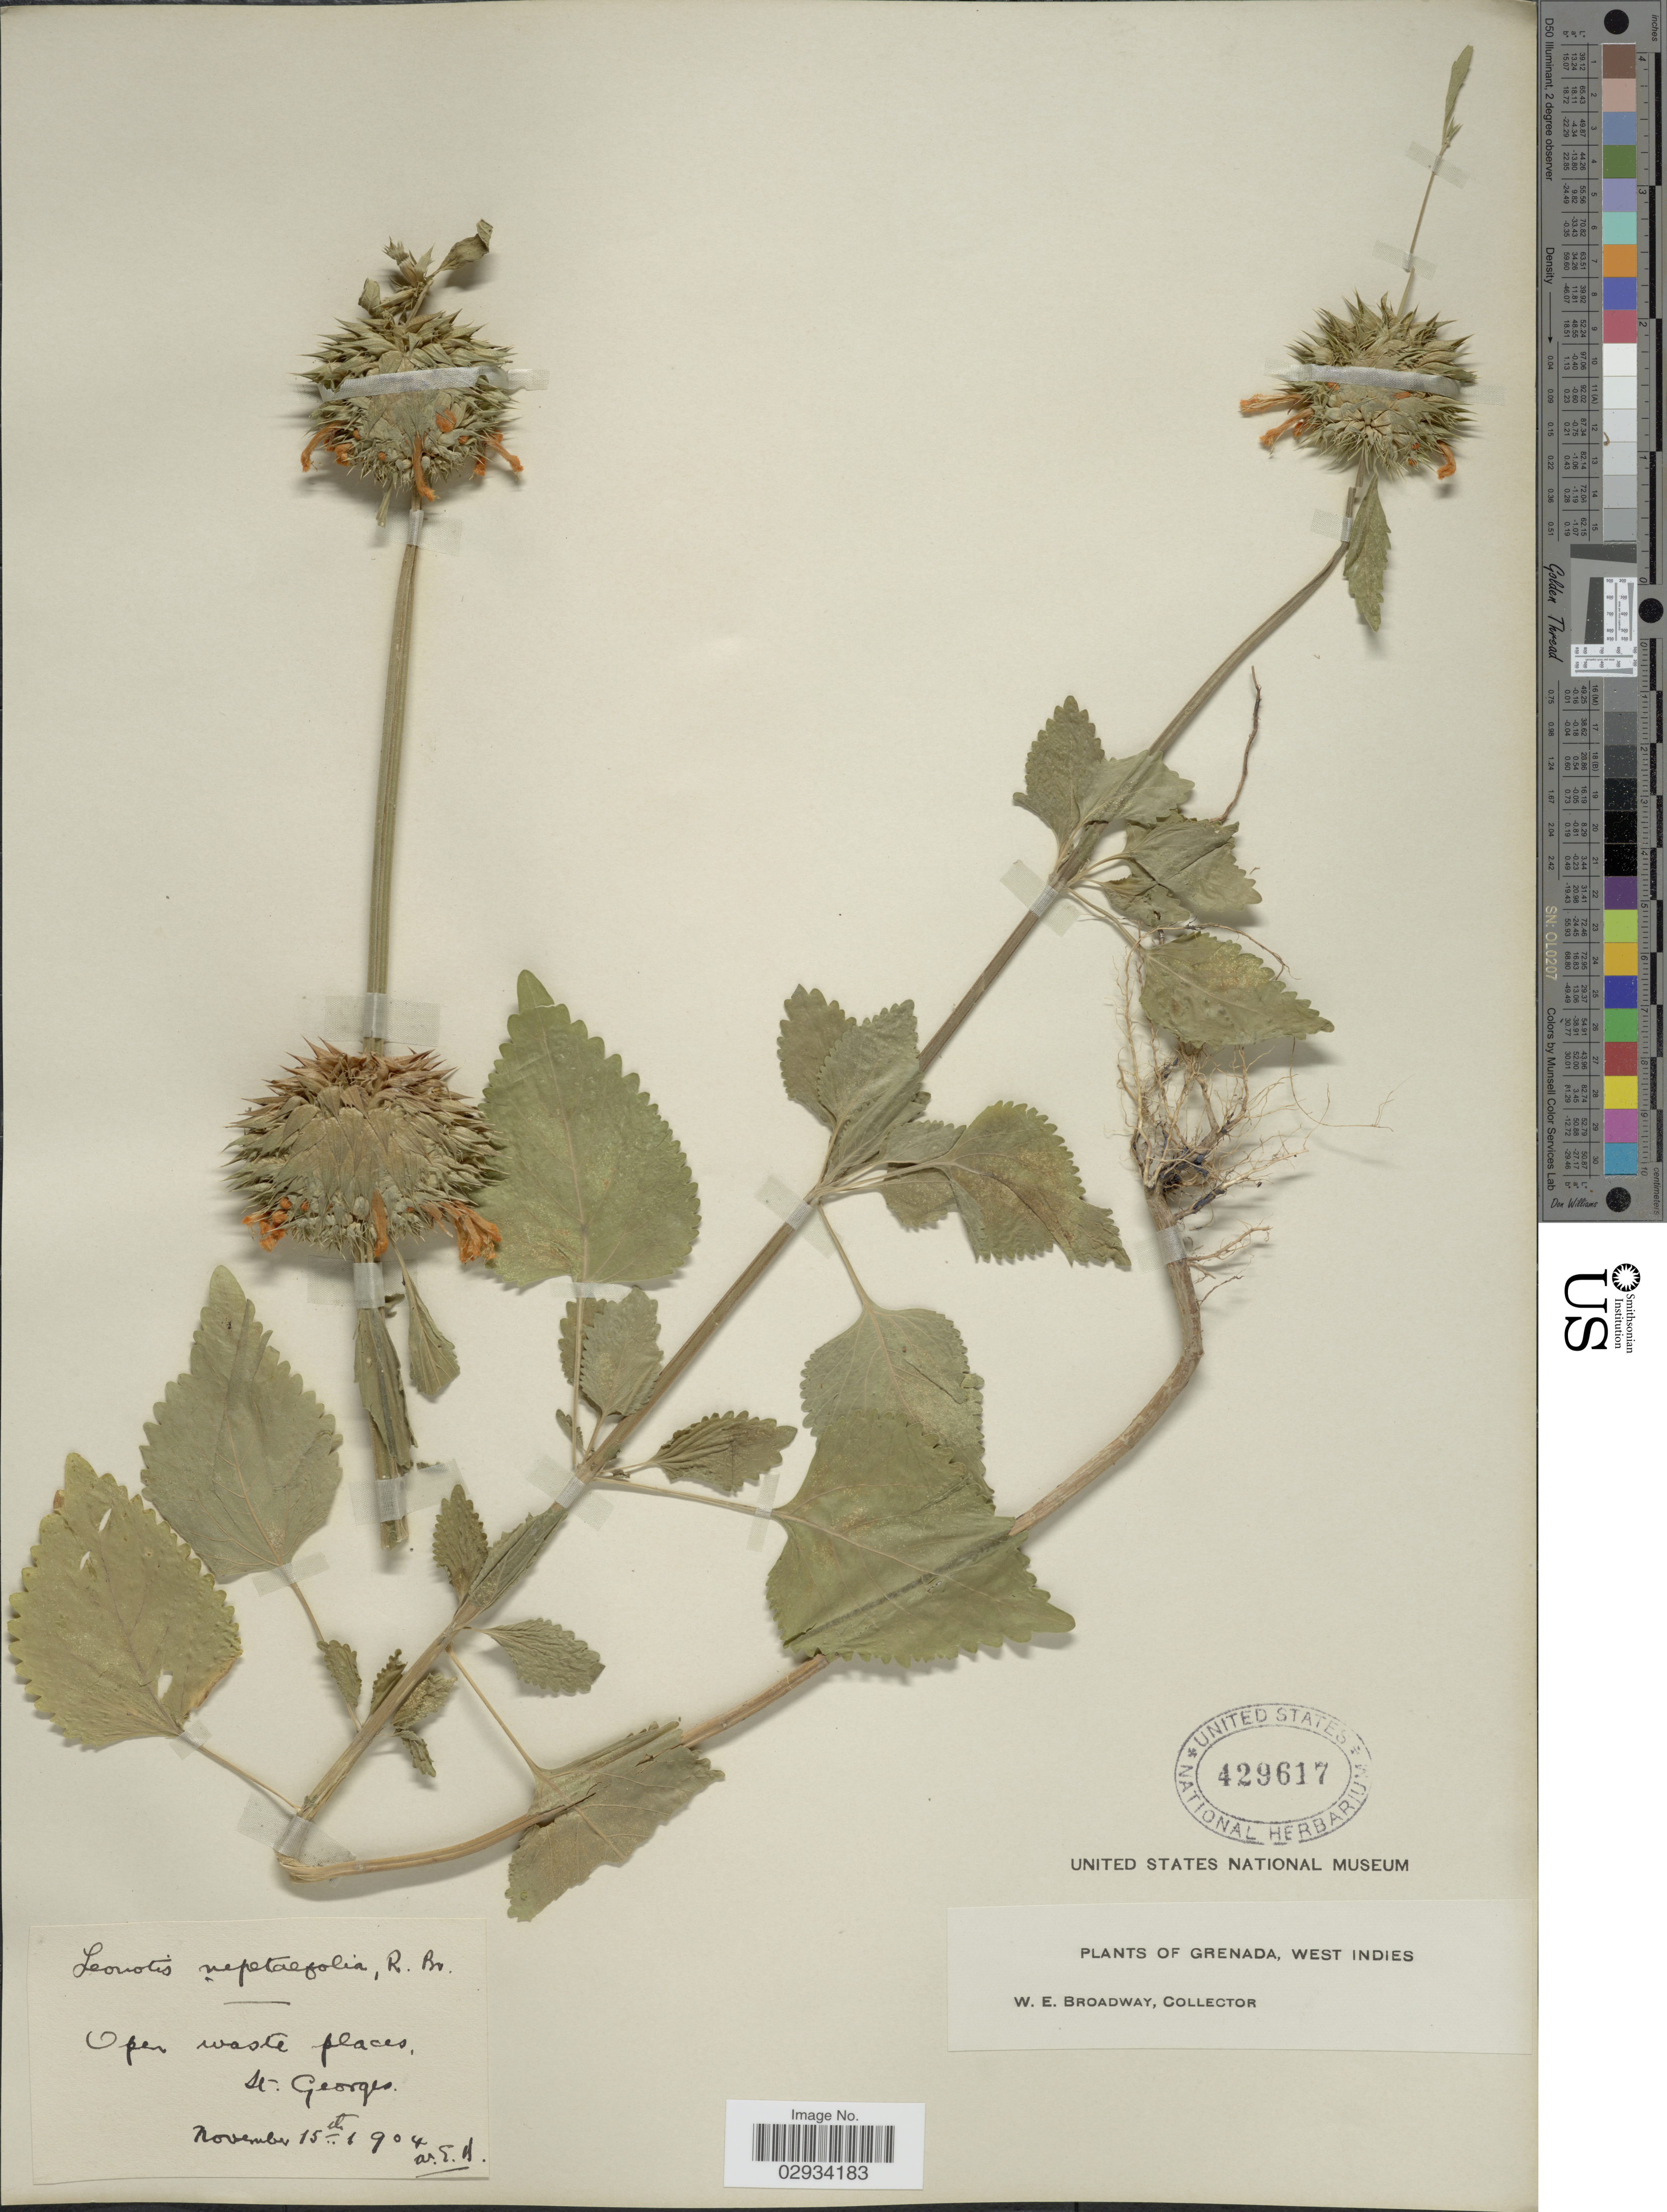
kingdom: Plantae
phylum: Tracheophyta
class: Magnoliopsida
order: Lamiales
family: Lamiaceae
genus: Leonotis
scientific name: Leonotis nepetifolia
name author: (L.) R. Br.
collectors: W. E. Broadway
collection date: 1904-11-15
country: Grenada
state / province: Saint George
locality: West Indies. St. Georges.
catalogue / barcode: US 429617